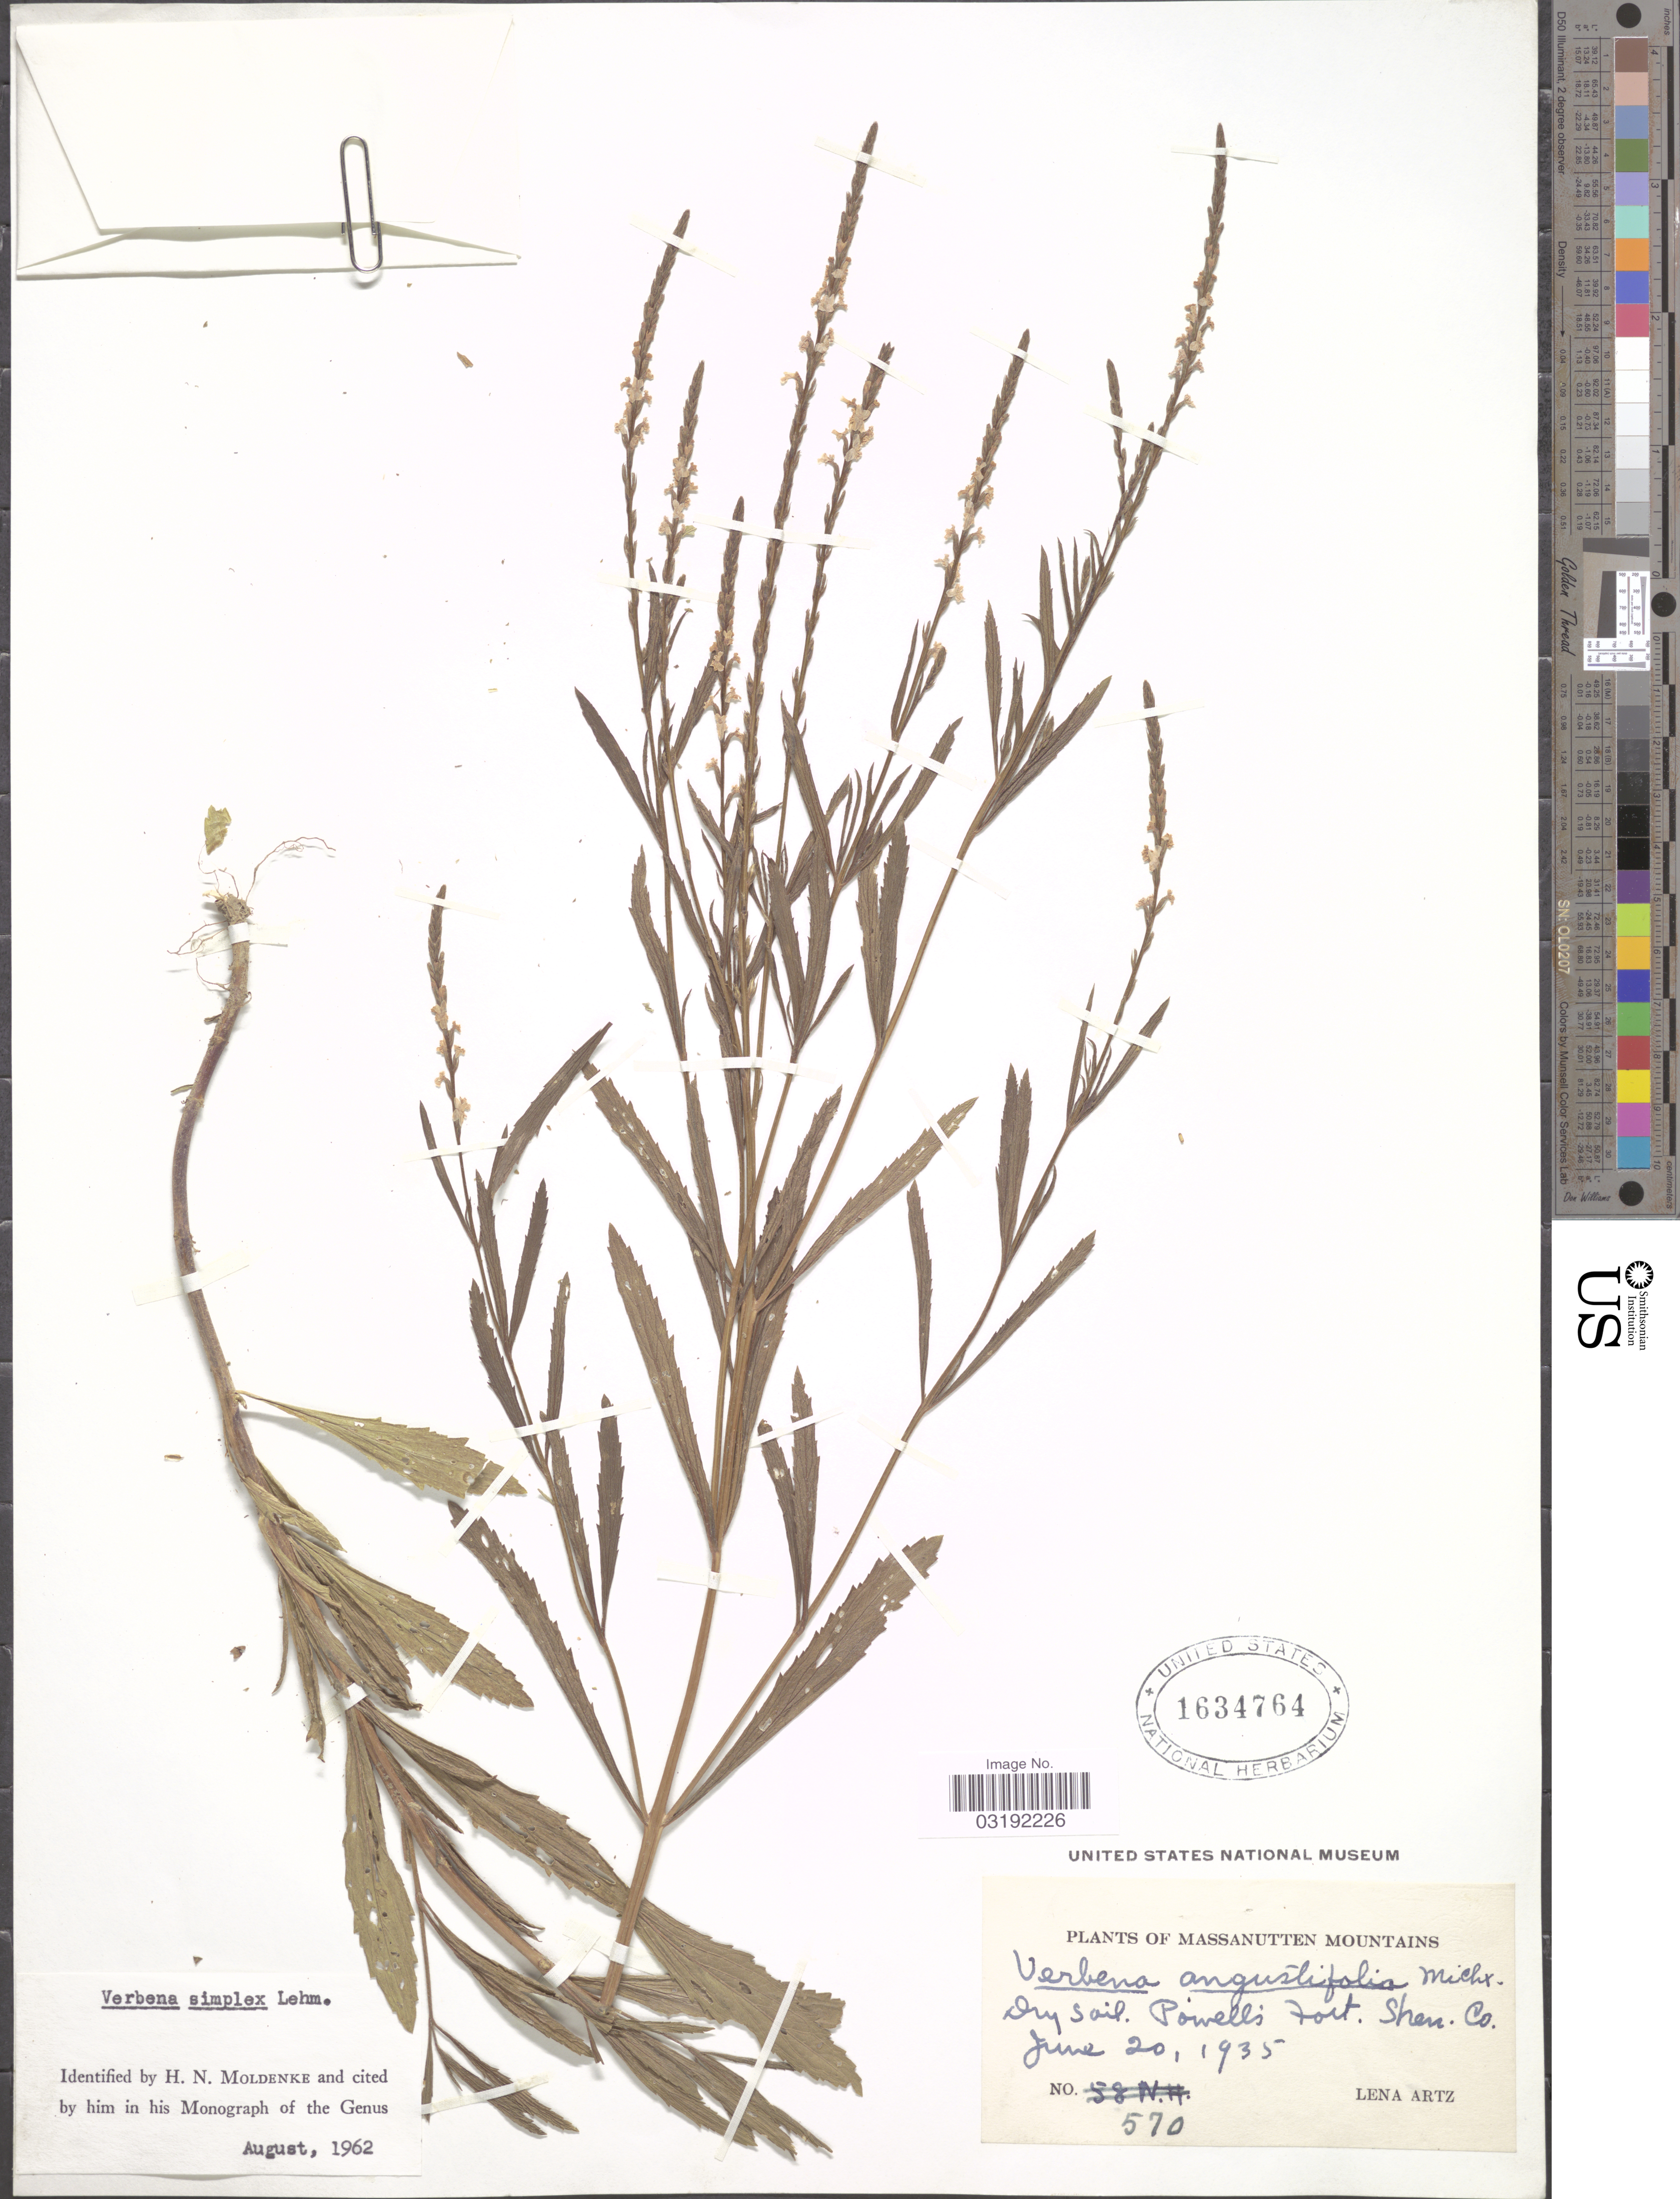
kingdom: Plantae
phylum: Tracheophyta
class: Magnoliopsida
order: Lamiales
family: Verbenaceae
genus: Verbena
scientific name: Verbena simplex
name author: F. Lehm.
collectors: L. Artz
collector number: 570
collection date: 1935-06-20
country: United States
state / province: Virginia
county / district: Shenandoah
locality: Massanutten Mountains. Powell's Fort, Shen. Co.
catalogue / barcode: US 1634764